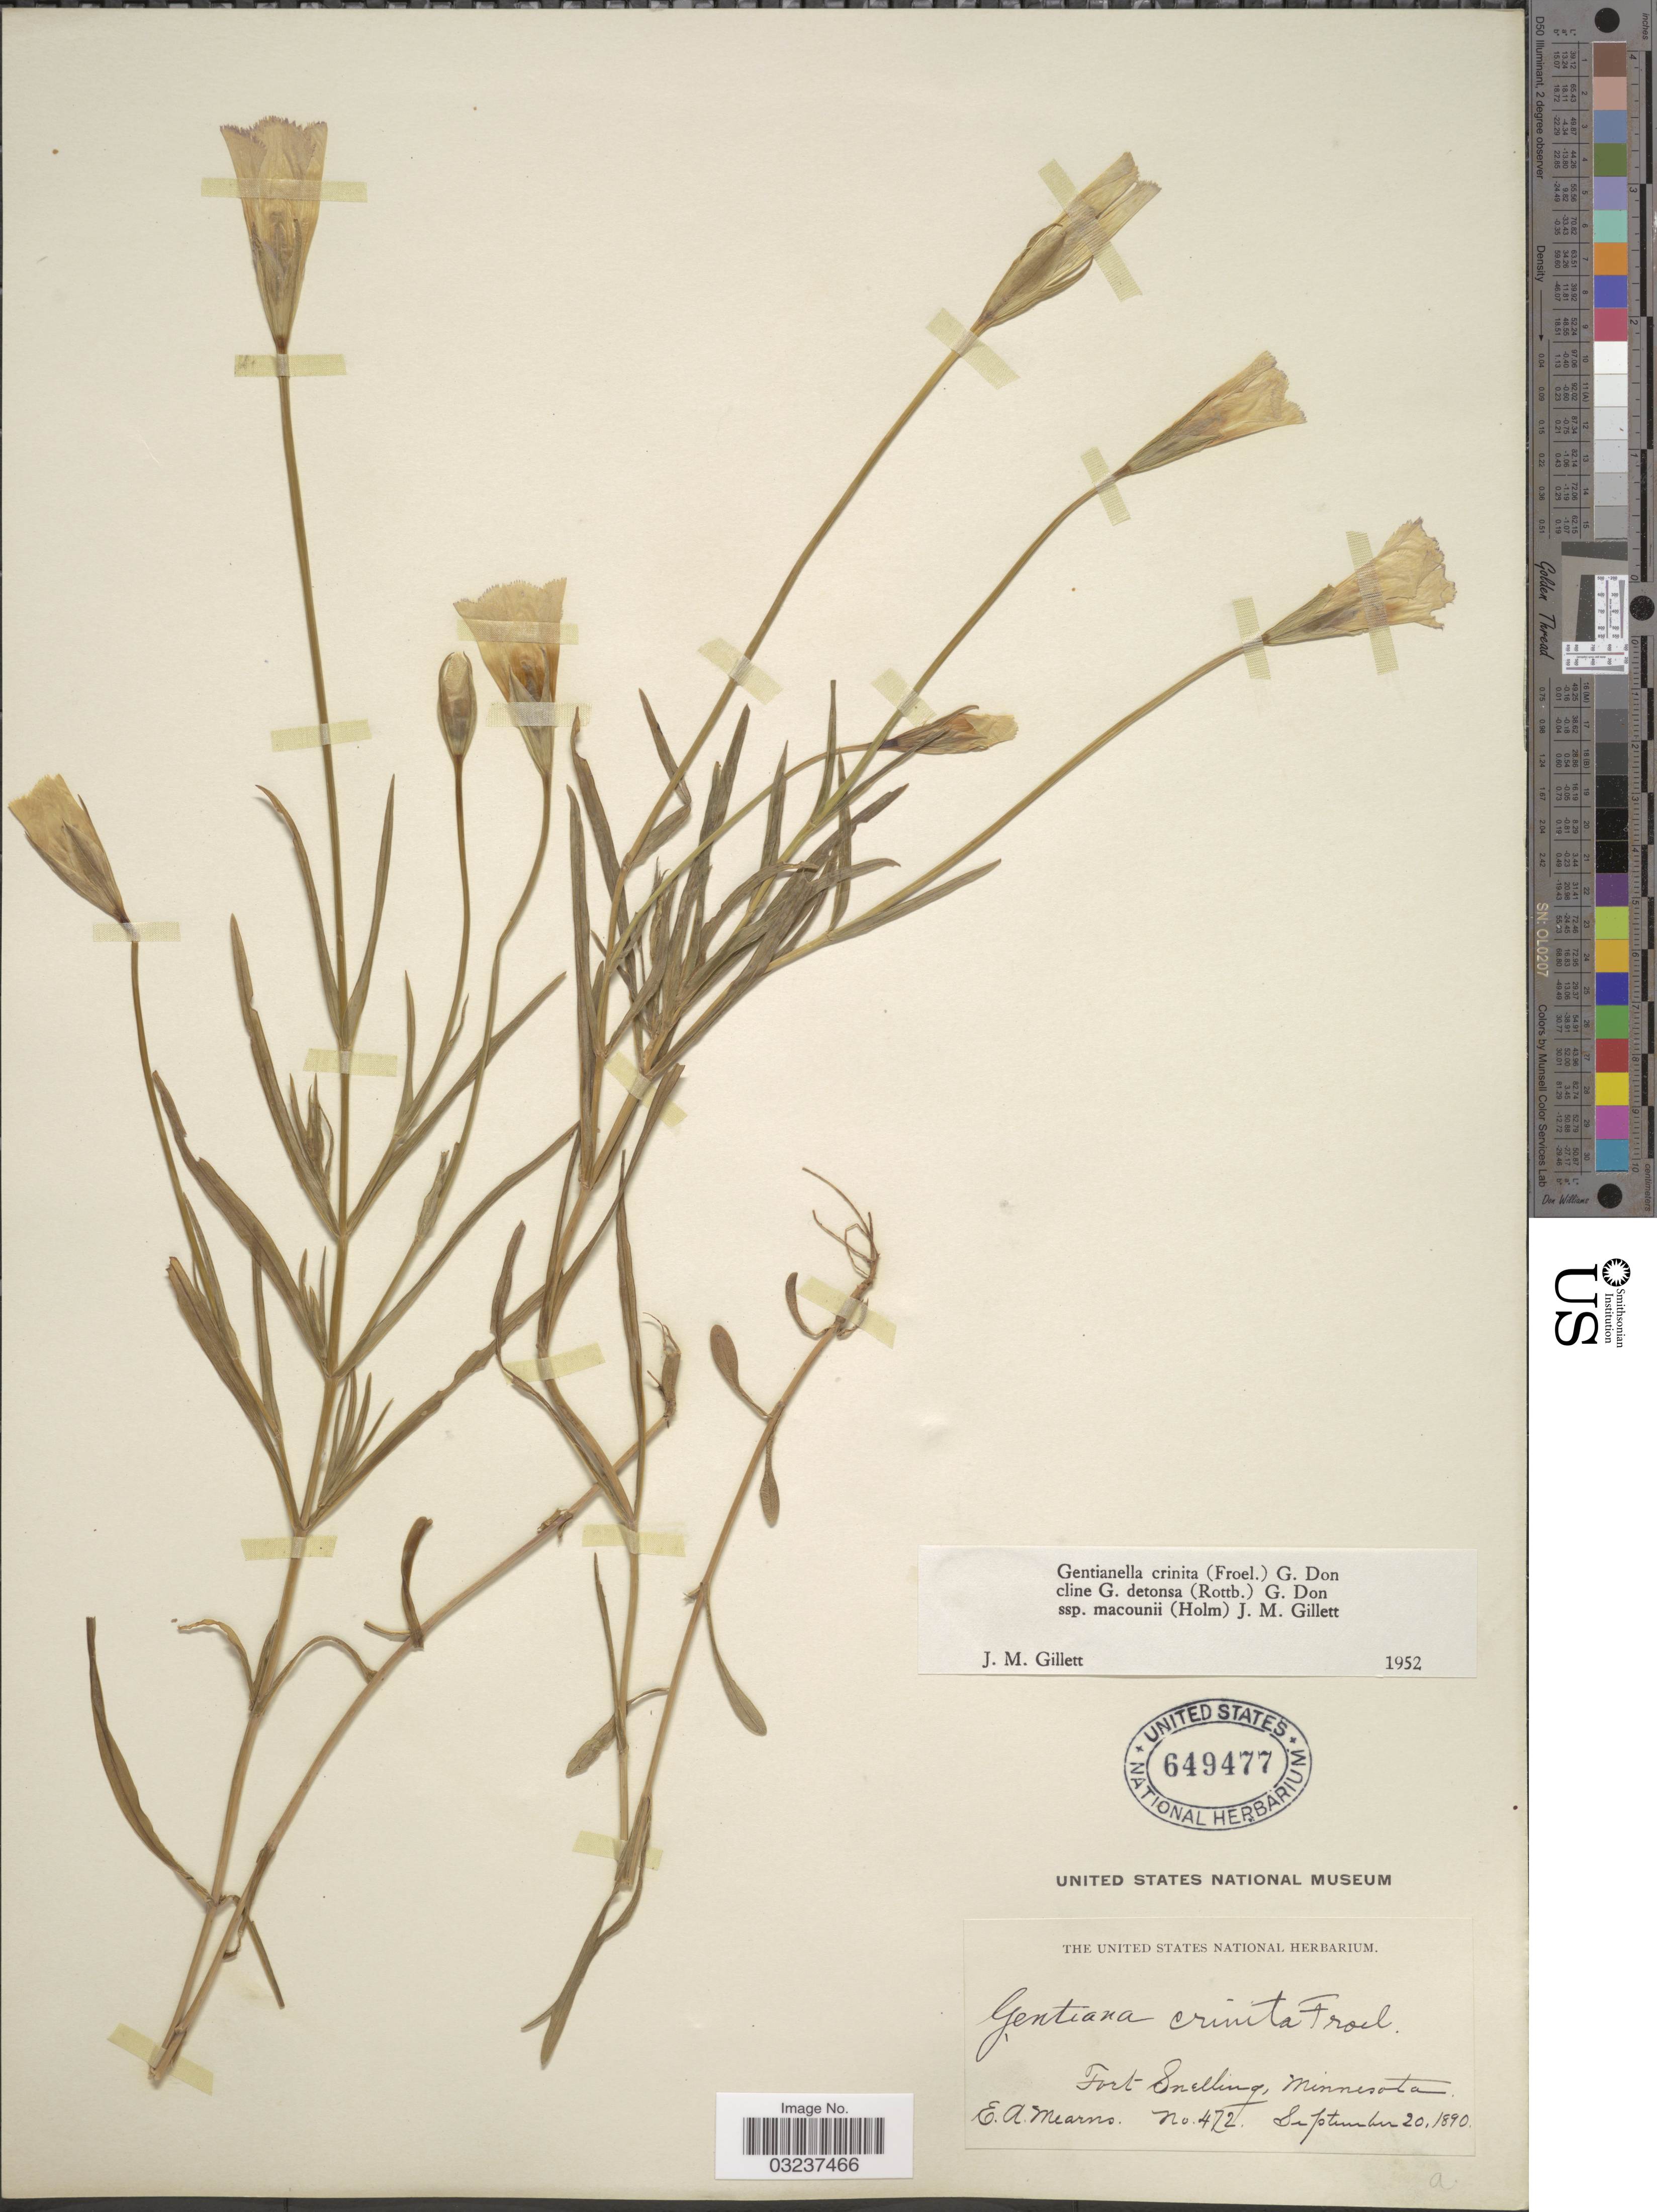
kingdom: Plantae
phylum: Tracheophyta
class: Magnoliopsida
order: Gentianales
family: Gentianaceae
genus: Gentianella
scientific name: Gentianella crinita subsp. macounii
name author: (Holm) J.M. Gillett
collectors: E. A. Mearns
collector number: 472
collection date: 1890-09-20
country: United States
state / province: Minnesota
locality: Fort Snelling.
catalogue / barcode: US 649477